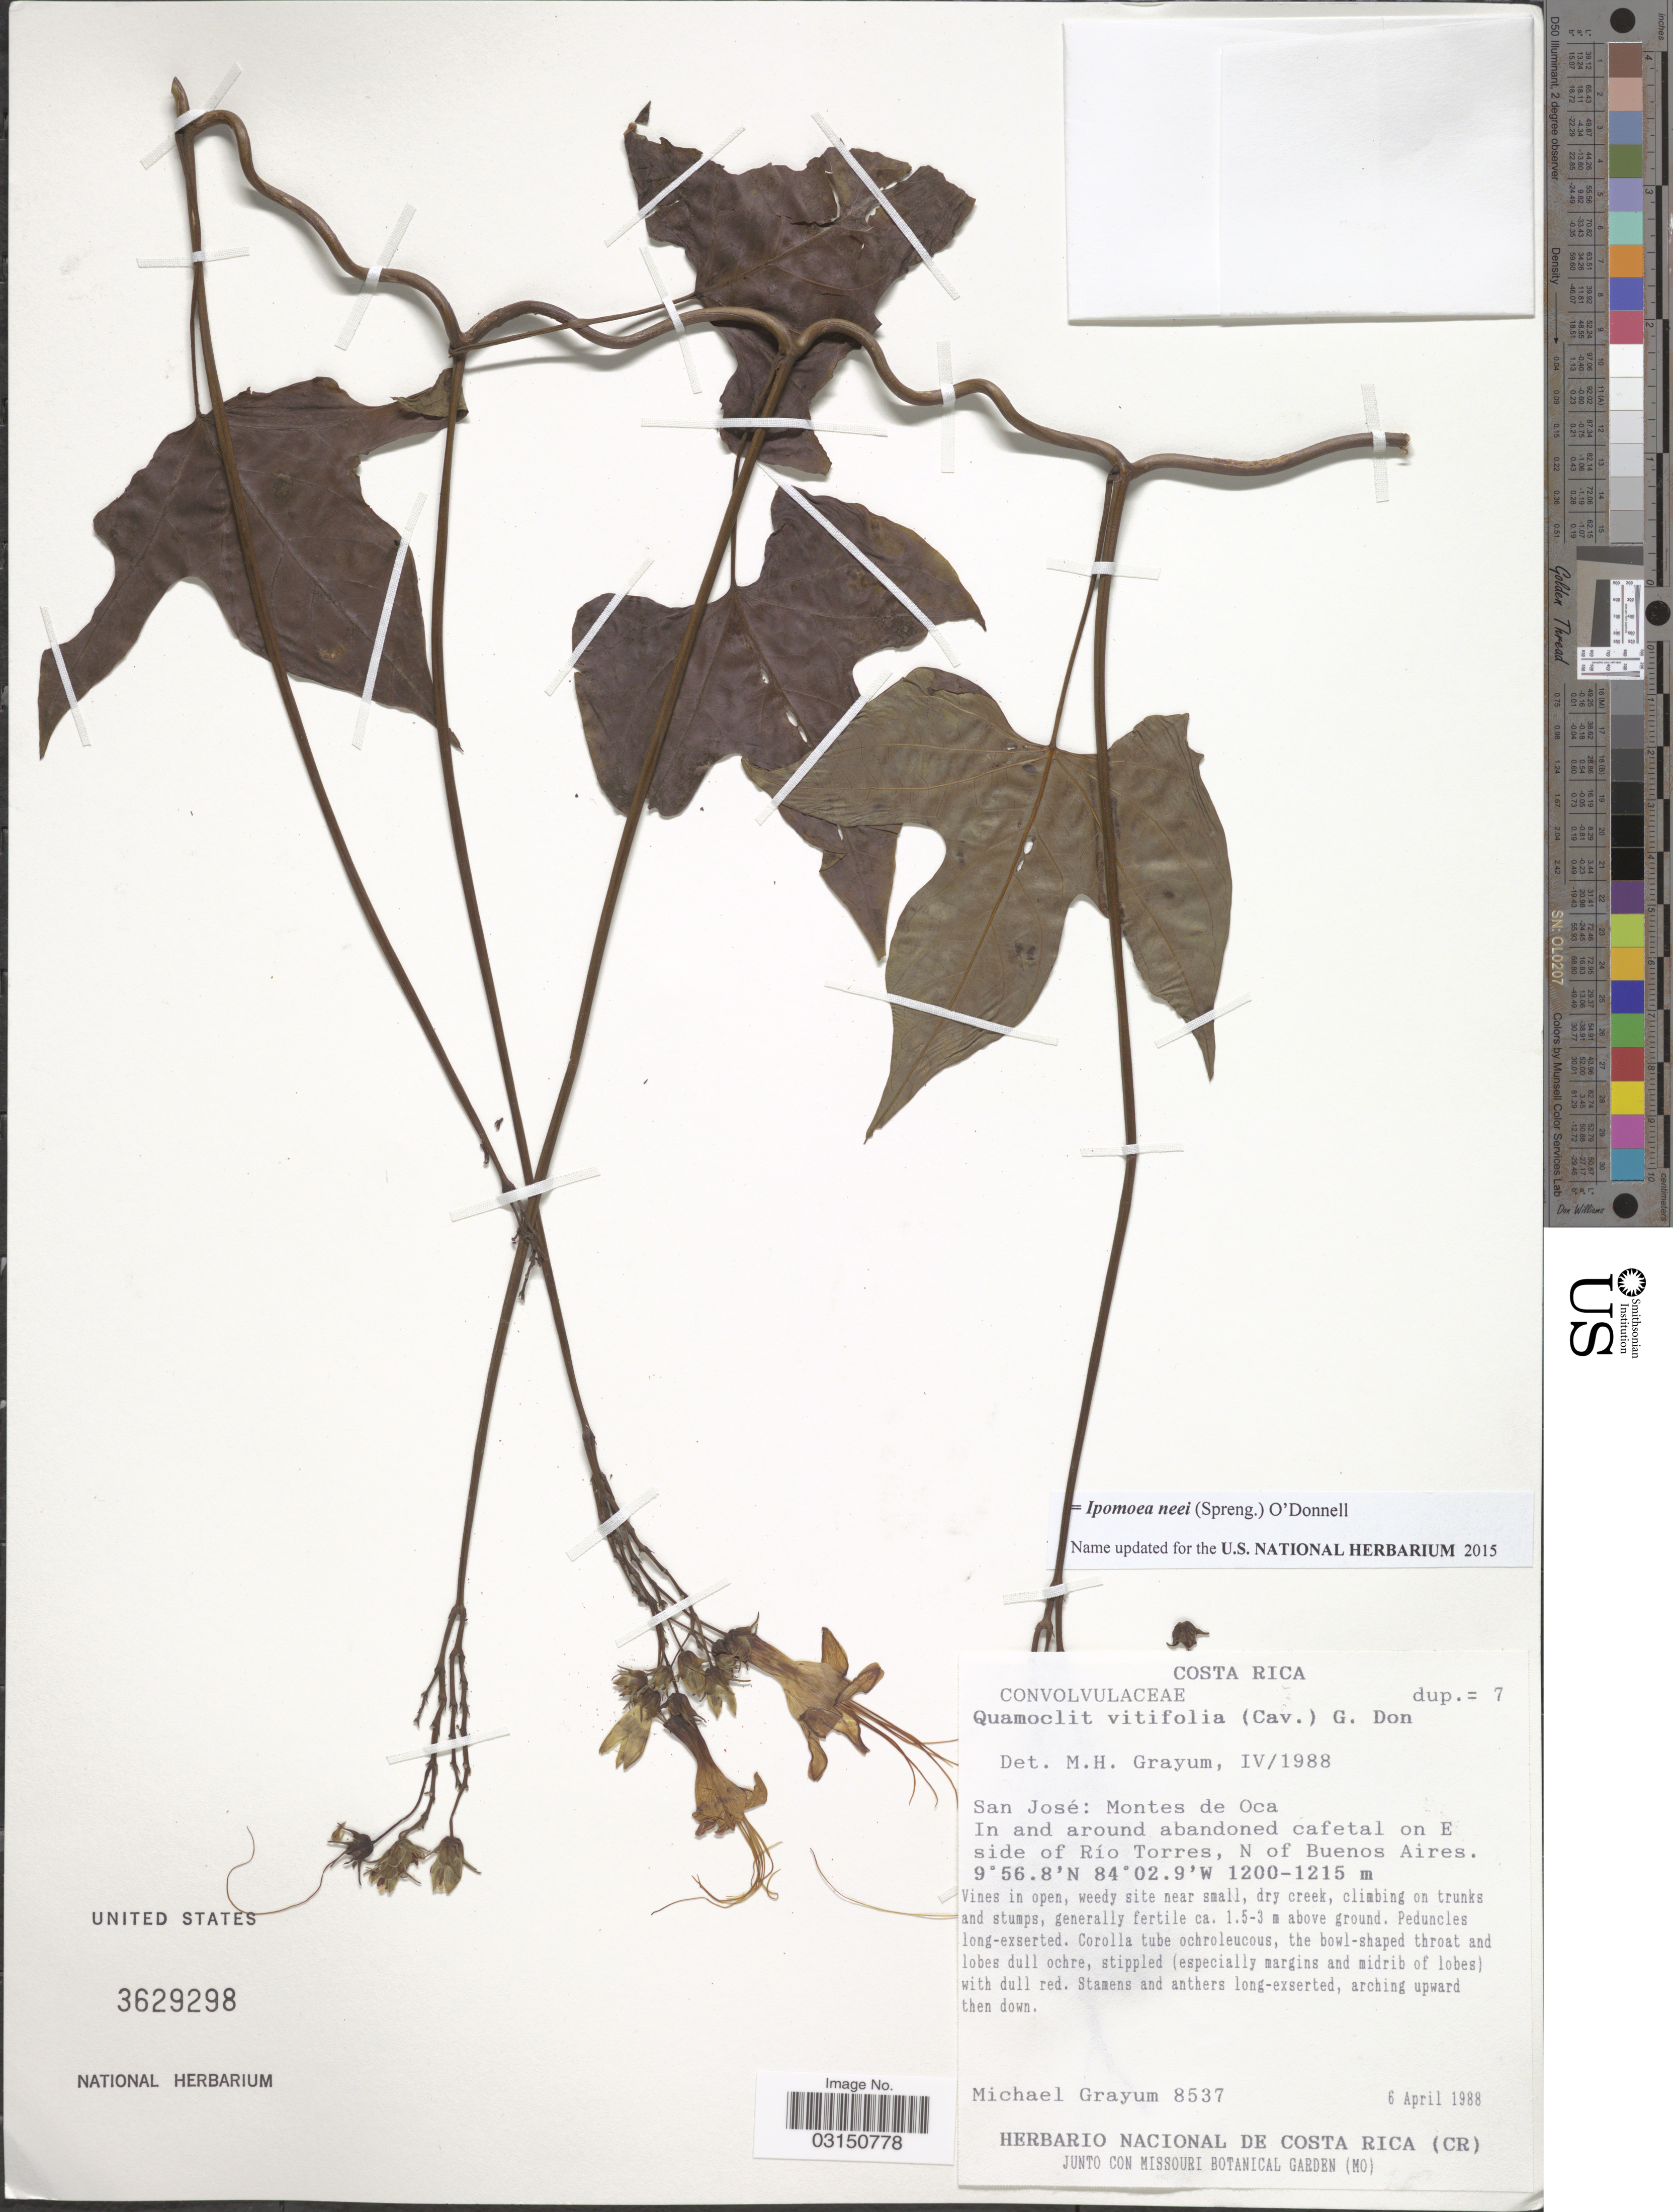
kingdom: Plantae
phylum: Tracheophyta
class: Magnoliopsida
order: Solanales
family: Convolvulaceae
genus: Ipomoea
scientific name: Ipomoea neei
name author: (Spreng.) O'Donell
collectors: M. H. Grayum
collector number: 8537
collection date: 1988-04-06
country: Costa Rica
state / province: San José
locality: Montes de Oca. In and around abandoned cafetal on E side of Río Torres, N of Buenos Aires.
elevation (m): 1200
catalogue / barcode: US 3629298